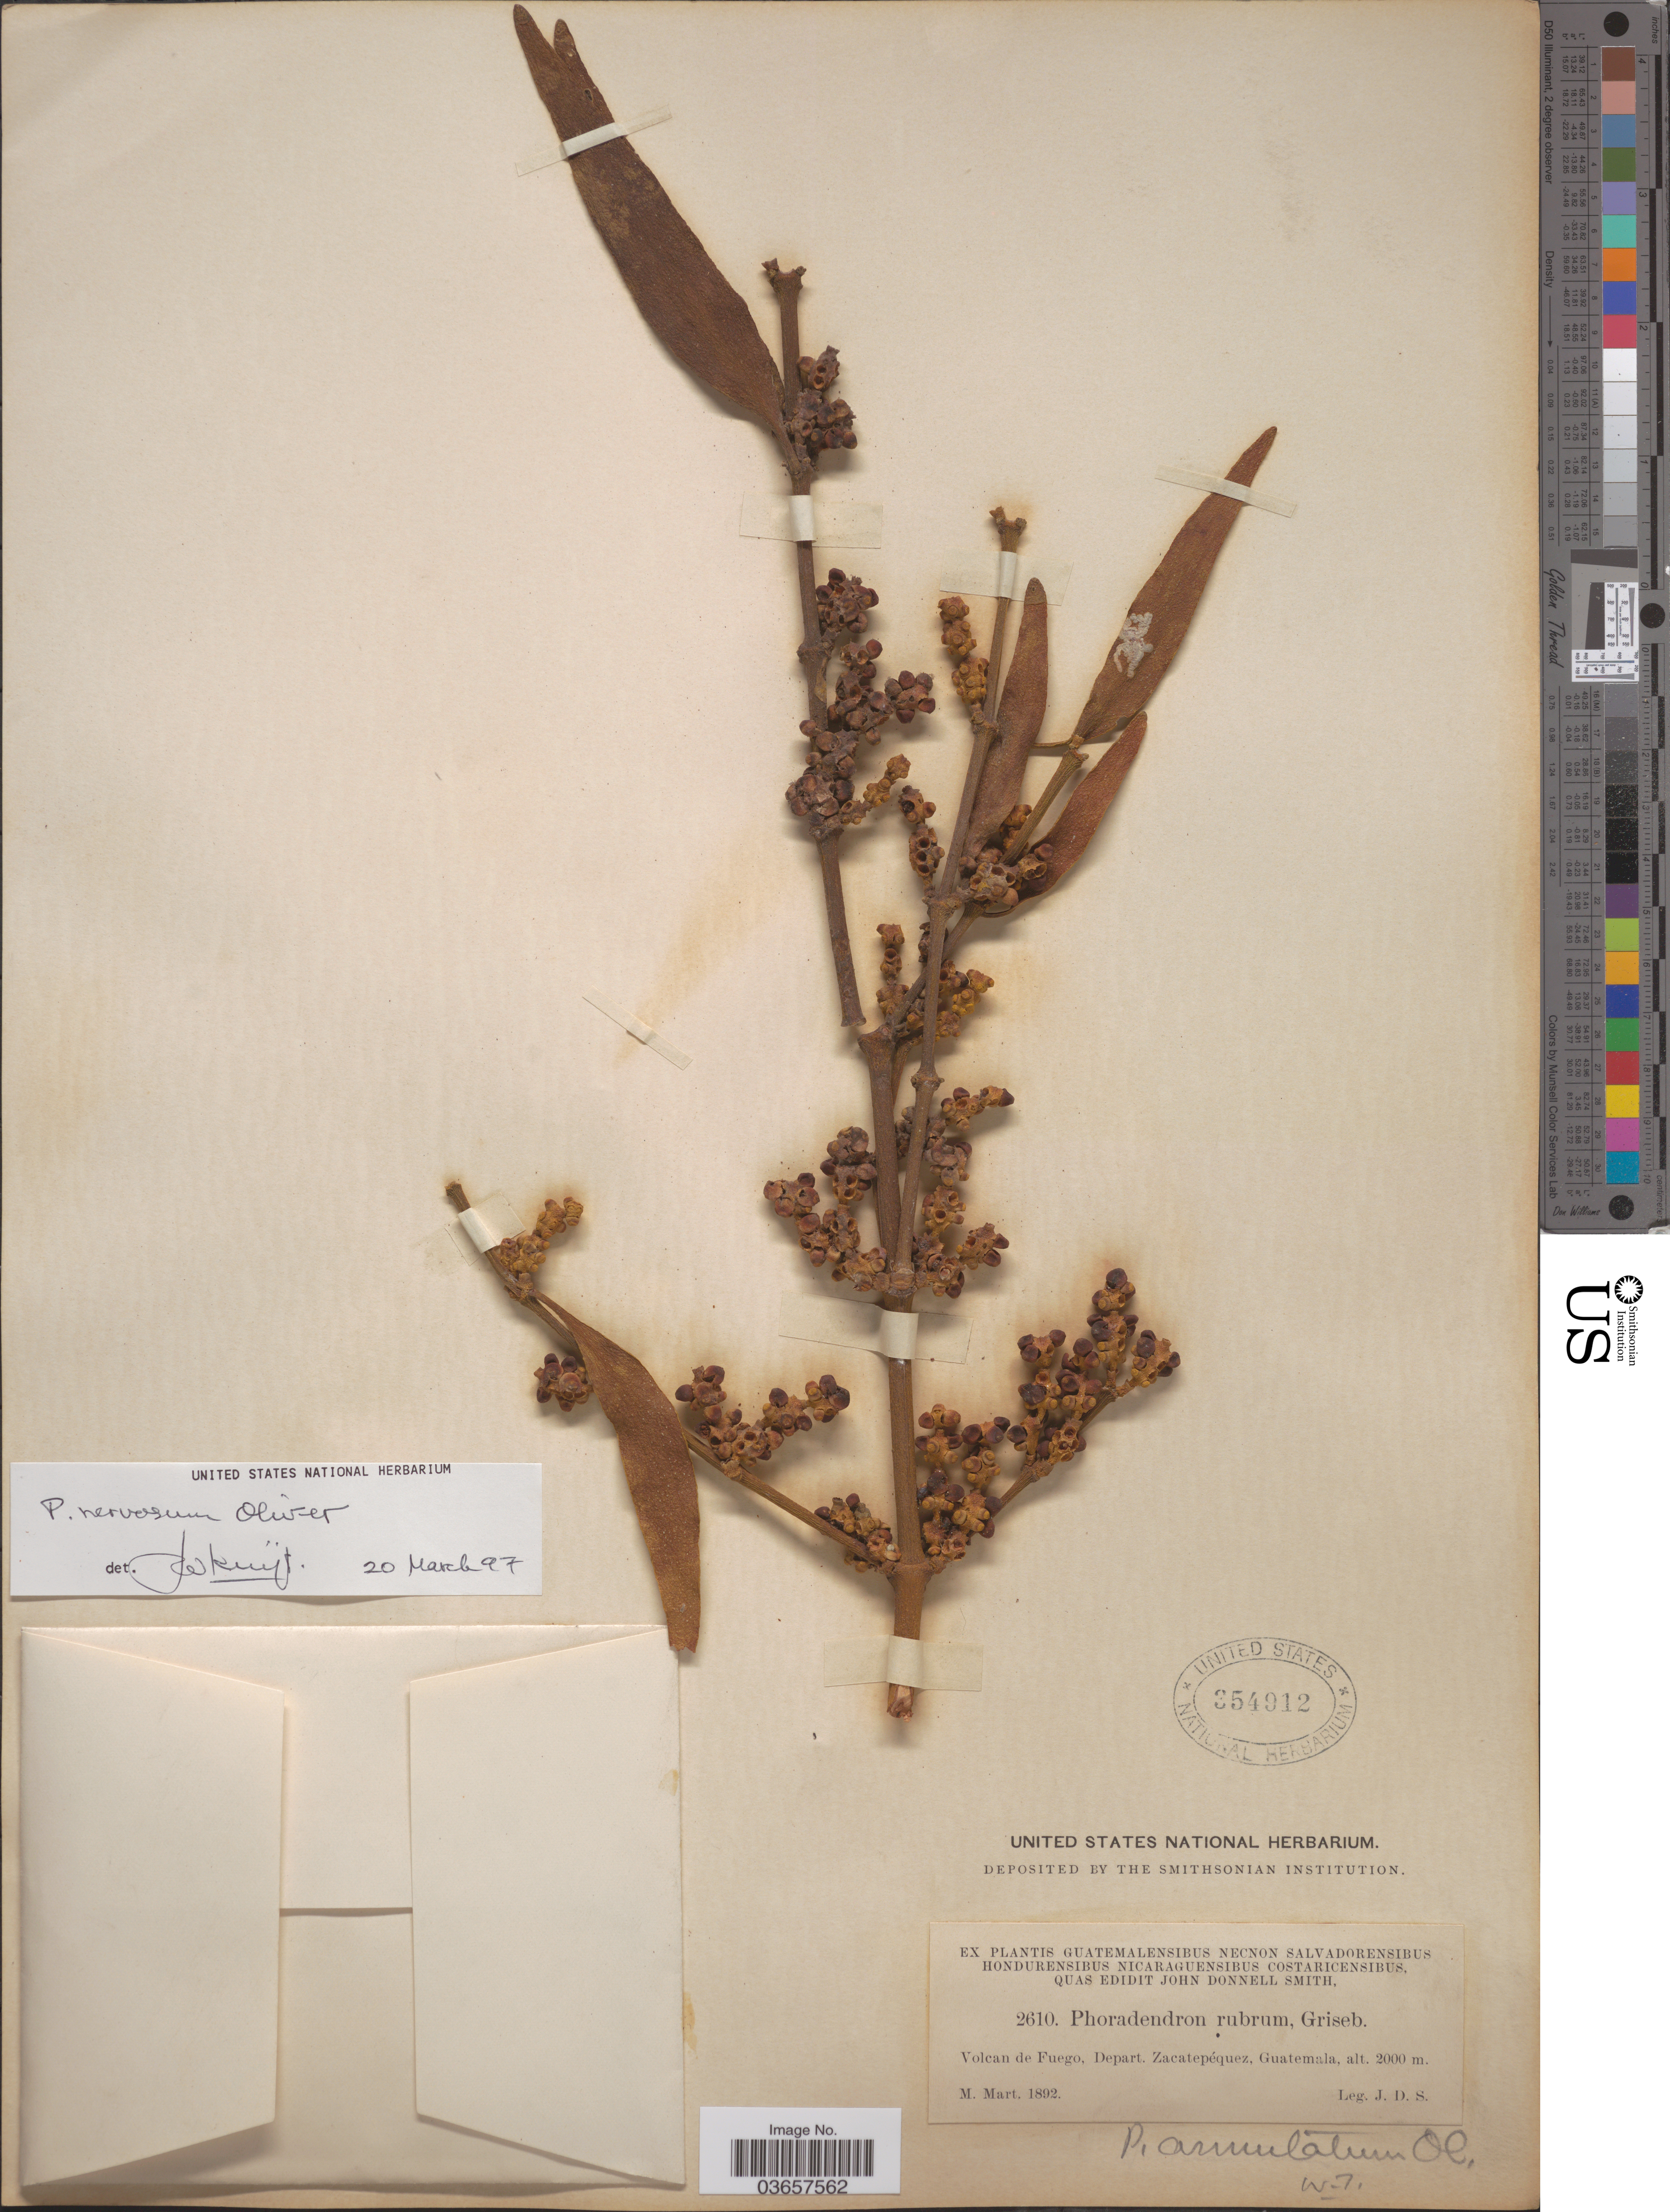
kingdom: Plantae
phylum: Tracheophyta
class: Magnoliopsida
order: Santalales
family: Viscaceae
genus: Phoradendron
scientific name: Phoradendron nervosum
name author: Oliv.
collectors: J. Donnell Smith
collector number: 2610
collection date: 1892-03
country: Guatemala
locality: Volcan de Fuego, Depart. Zacatepéquez.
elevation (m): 2000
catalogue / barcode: US 354912